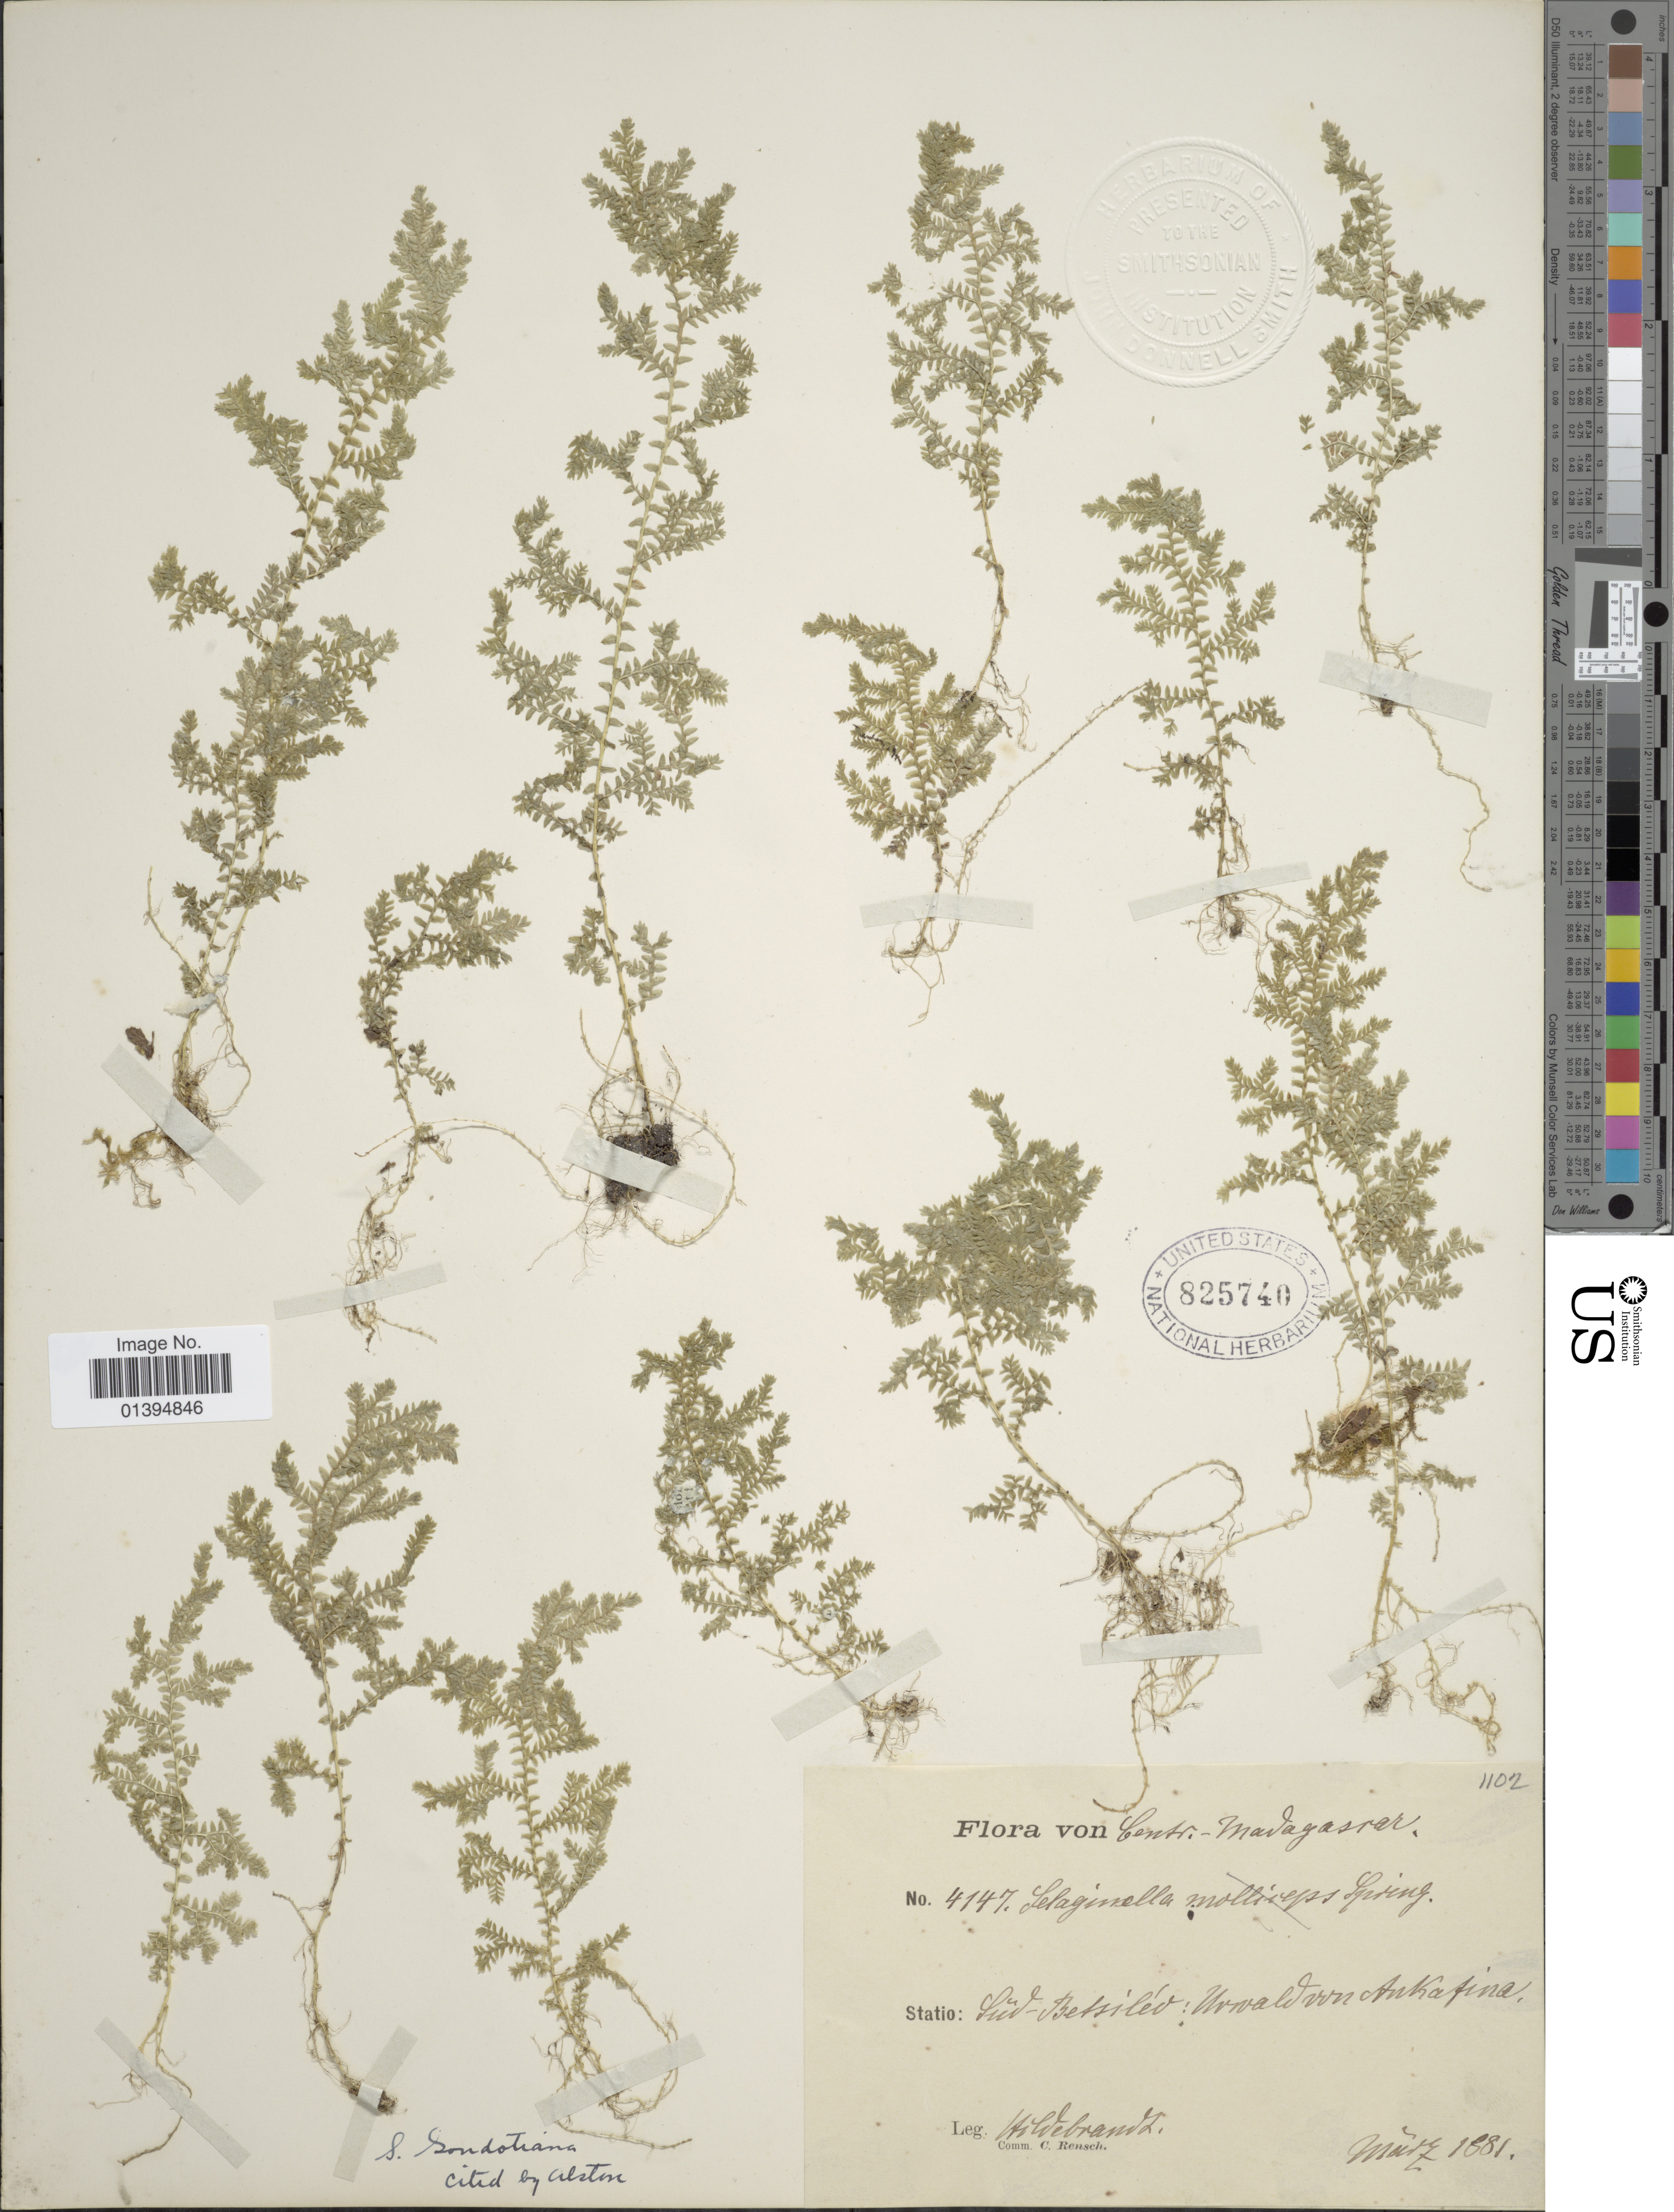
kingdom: Plantae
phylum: Tracheophyta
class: Lycopodiopsida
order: Selaginellales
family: Selaginellaceae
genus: Selaginella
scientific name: Selaginella goudotiana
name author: Spring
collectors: J. Hildebrandt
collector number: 4147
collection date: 1881-03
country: Madagascar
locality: Central-Madagascar, Sud-Betsileo: Urwald von Ankafina.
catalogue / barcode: US 825740